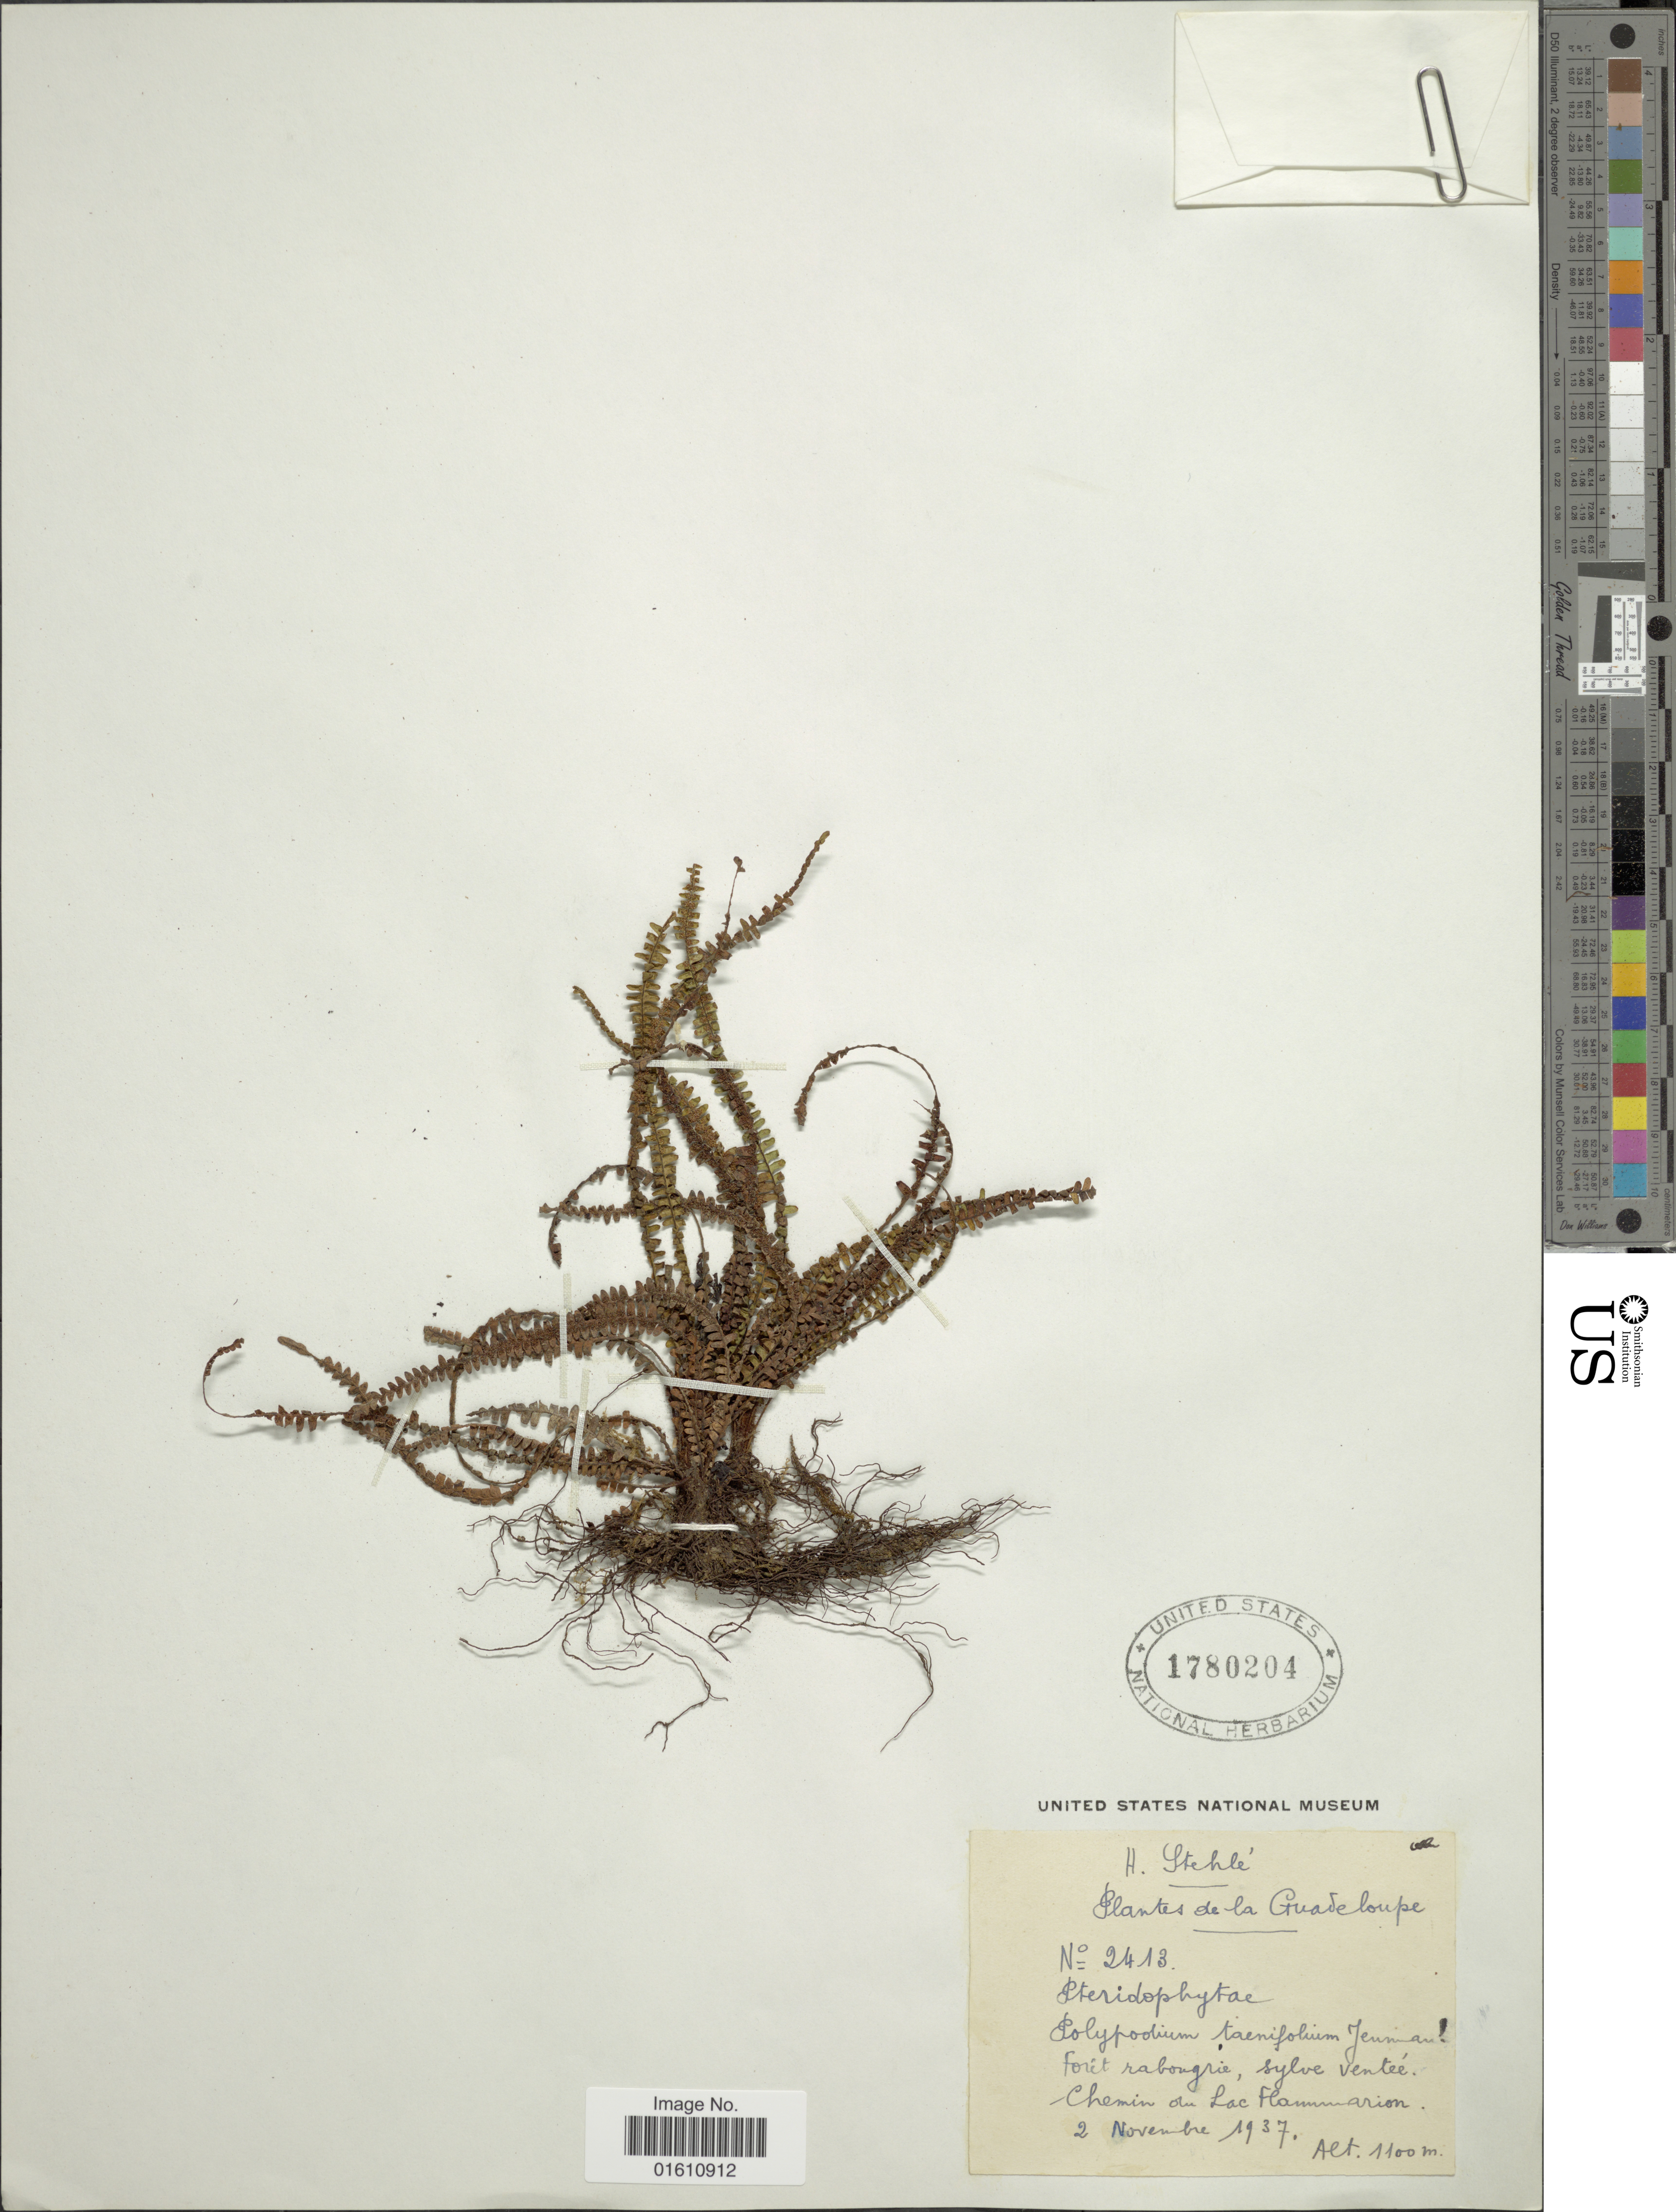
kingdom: Plantae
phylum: Tracheophyta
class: Polypodiopsida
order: Polypodiales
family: Polypodiaceae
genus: Moranopteris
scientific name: Moranopteris taenifolia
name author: (Jenman) R. Y. Hirai & J. Prado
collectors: A. Stehle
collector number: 2413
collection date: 1937-11-02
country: Guadeloupe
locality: Guadeloupe, foret rabougrie, sylve ventee, Chemin olu Lac Flammarion [interpreted]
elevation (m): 1100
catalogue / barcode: US 1780204